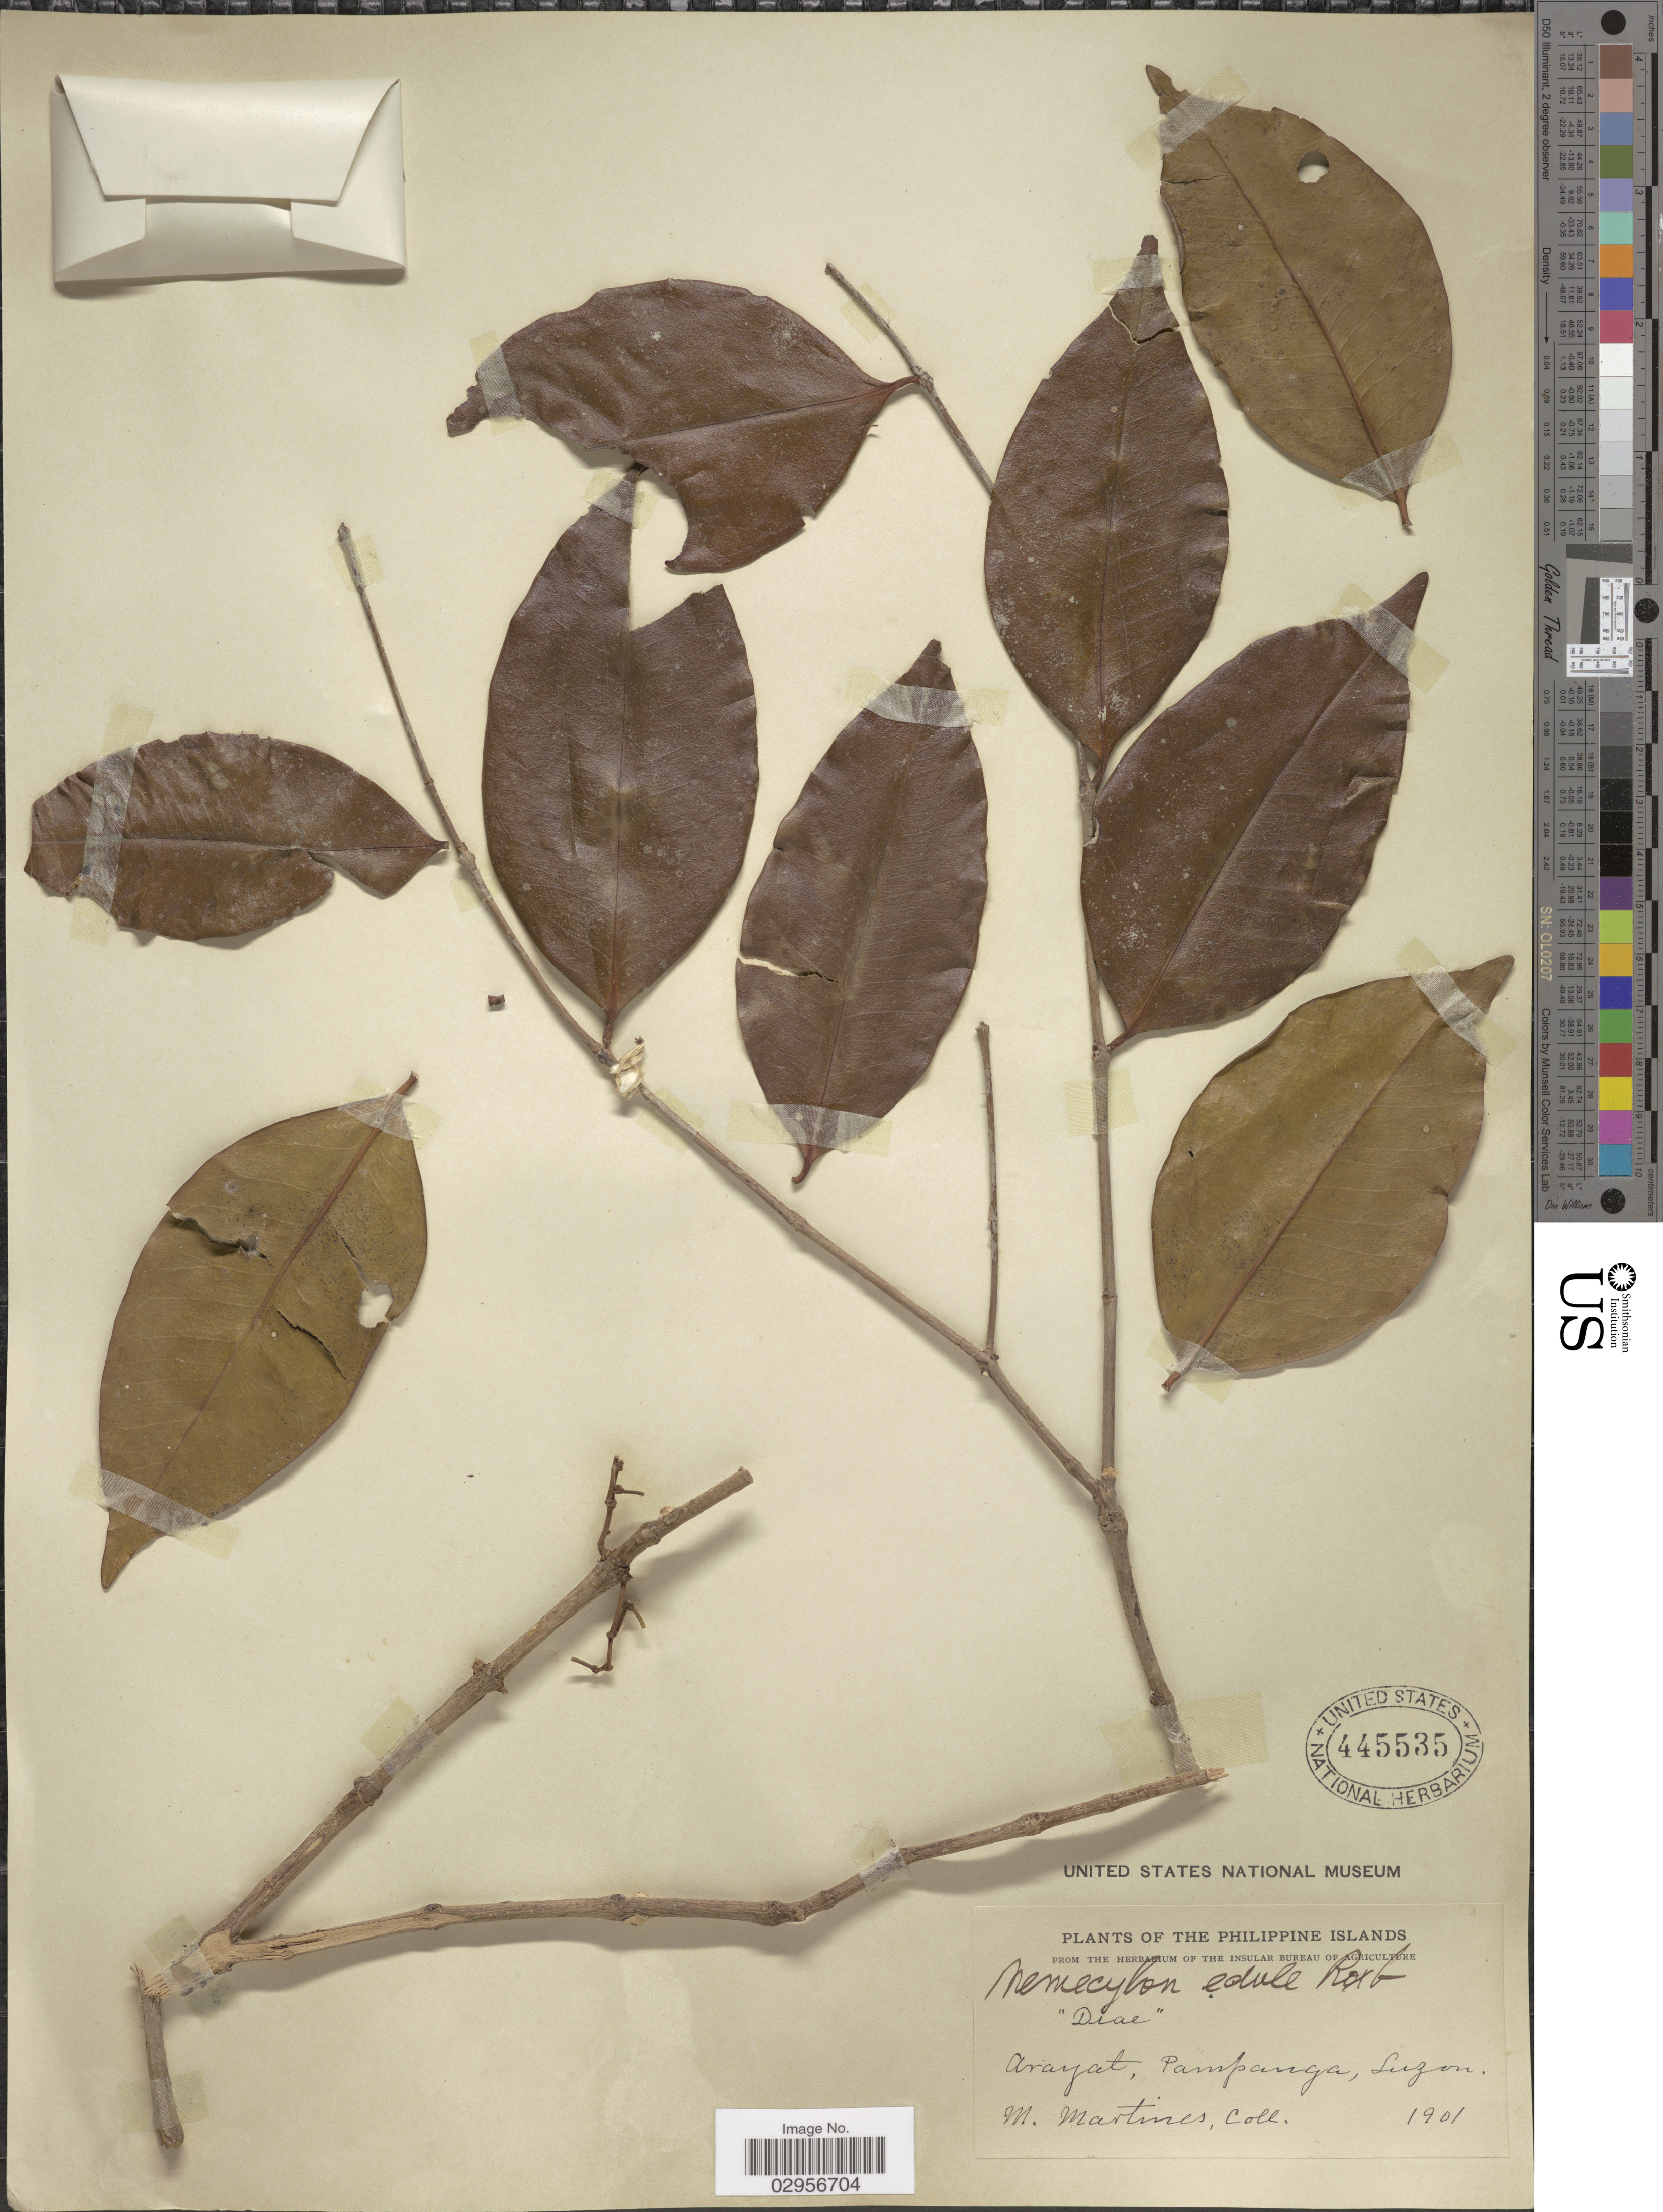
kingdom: Plantae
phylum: Tracheophyta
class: Magnoliopsida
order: Myrtales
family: Melastomataceae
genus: Memecylon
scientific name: Memecylon subfurfuraceum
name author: Merr.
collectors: M. Martines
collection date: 1901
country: Philippines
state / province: Central Luzon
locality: Arrayat, Pampanga, Luzon.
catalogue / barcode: US 445535